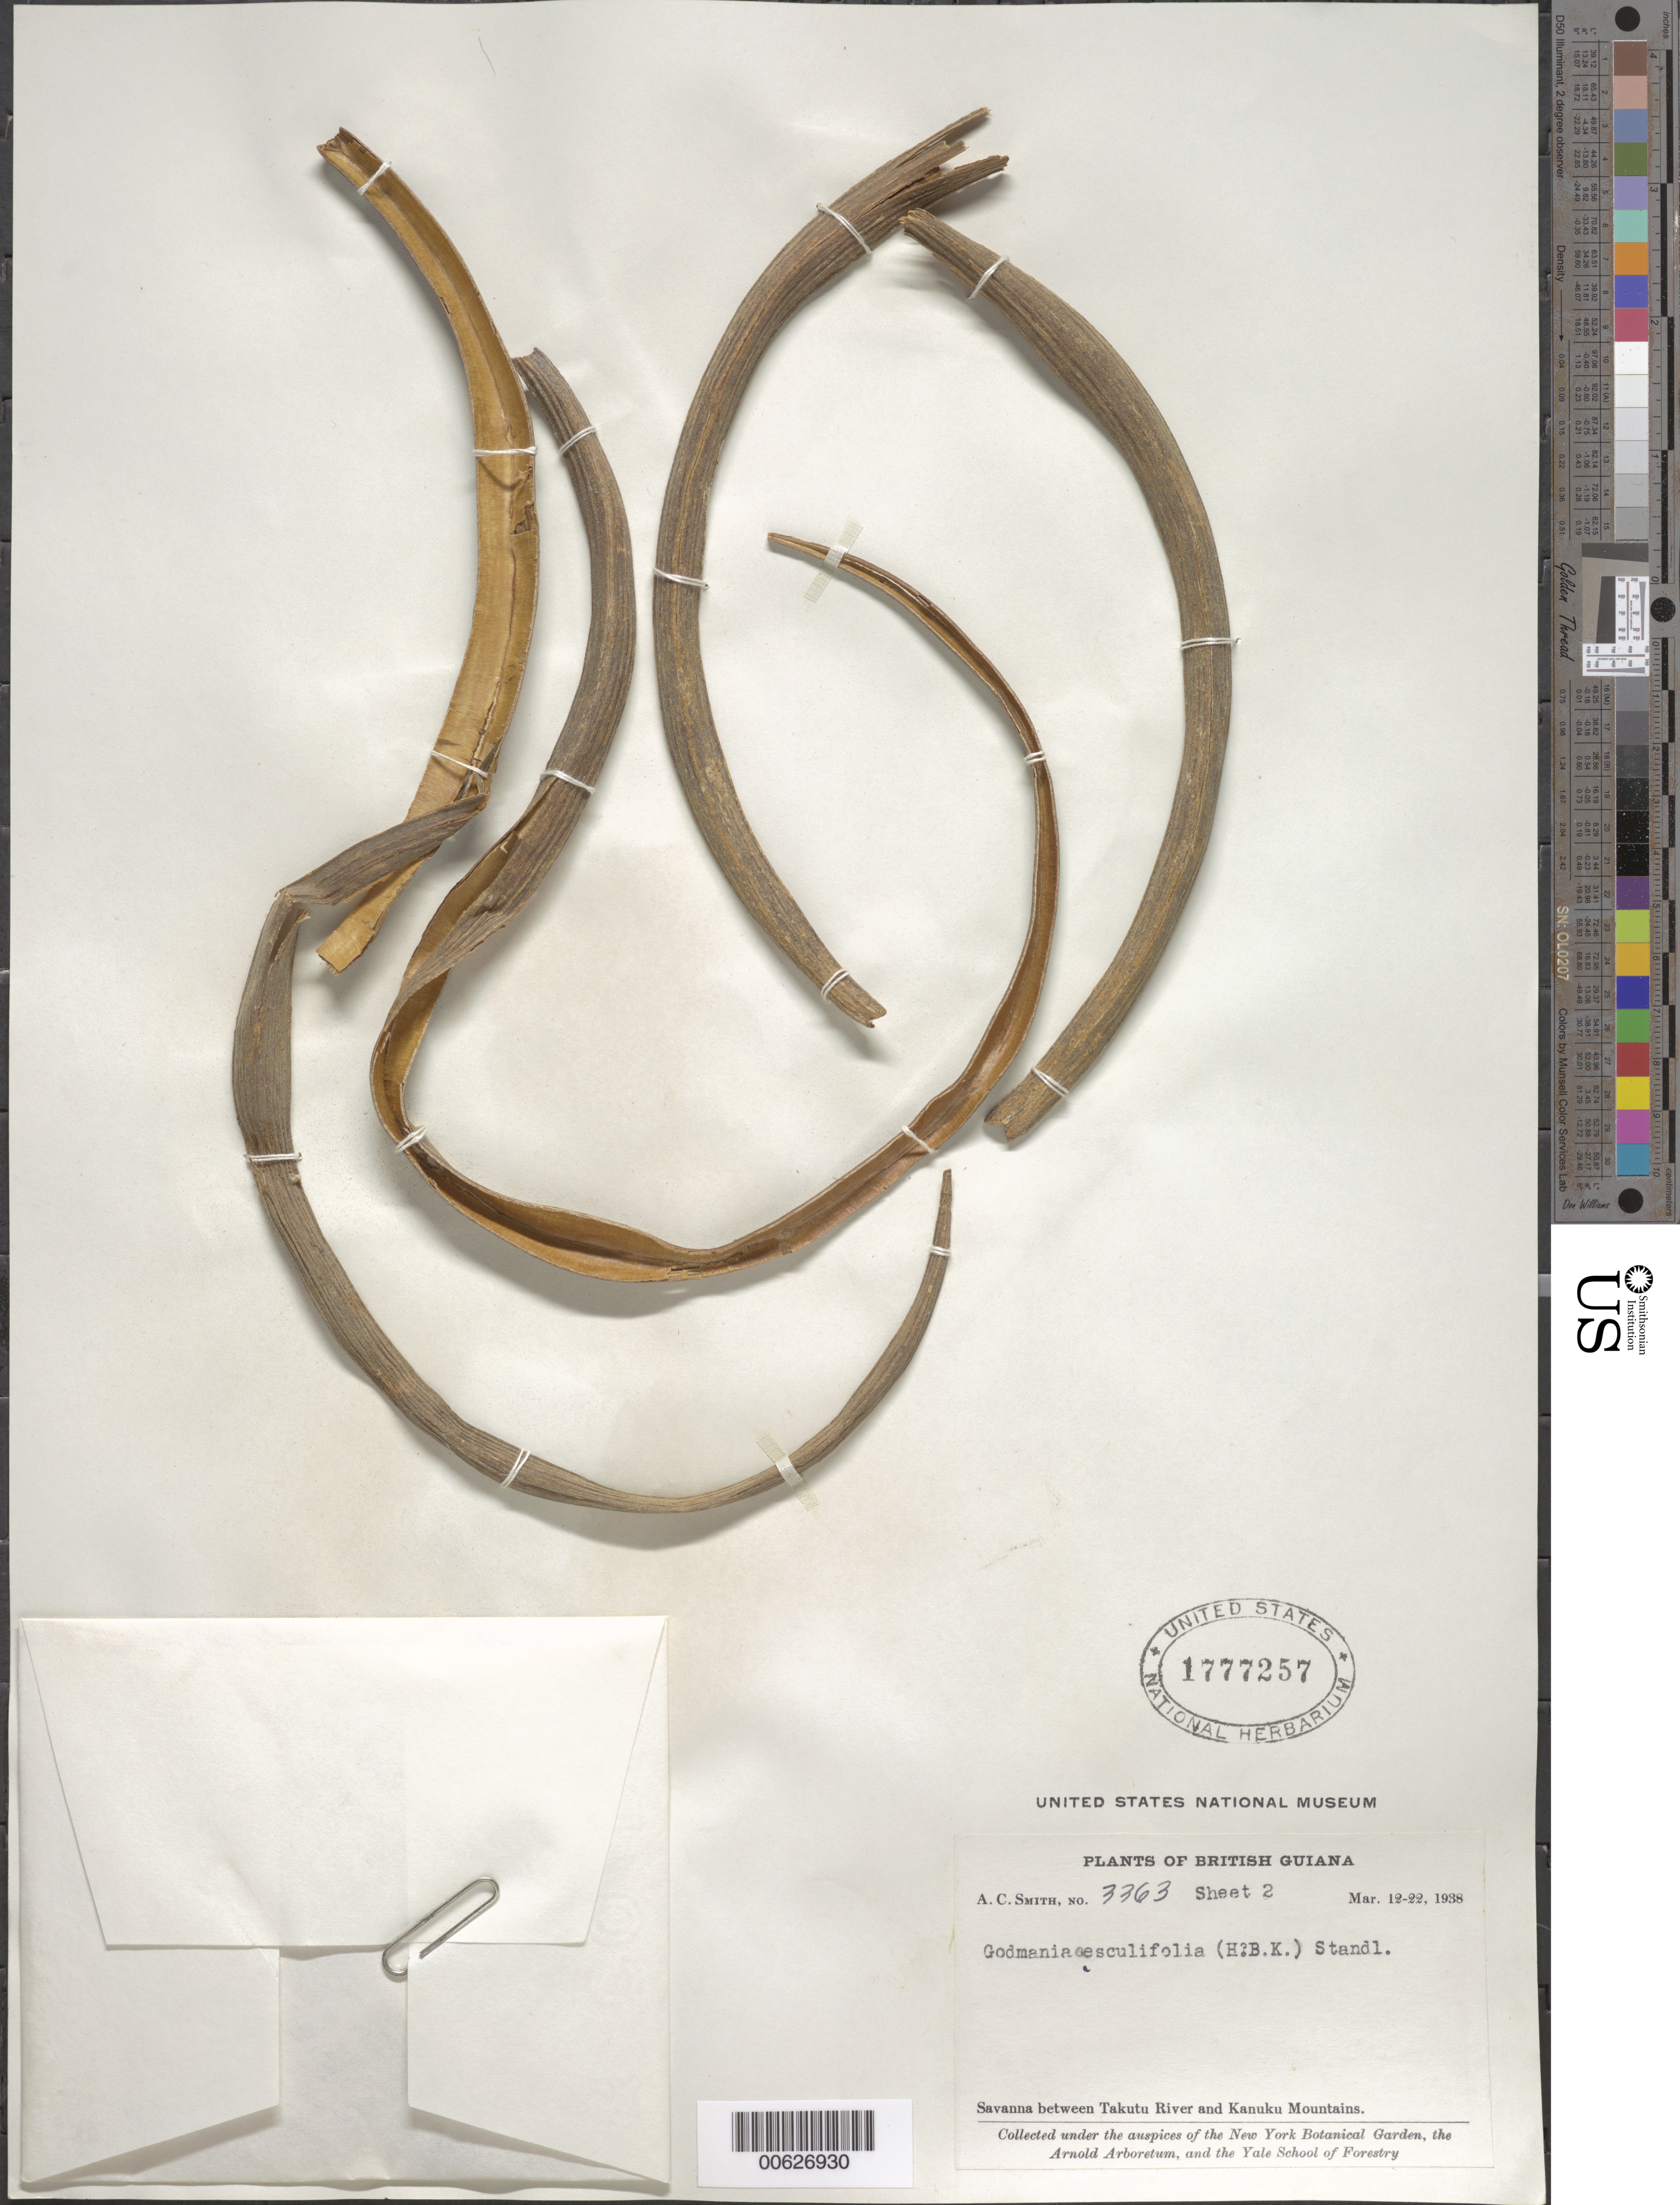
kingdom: Plantae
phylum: Tracheophyta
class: Magnoliopsida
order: Lamiales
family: Bignoniaceae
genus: Godmania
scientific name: Godmania aesculifolia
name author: Standl.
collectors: A. C. Smith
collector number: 3363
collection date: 1938-03-12/1938-03-22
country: Guyana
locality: British Guiana. Savanna between Takutu River and Kanuku Mountains.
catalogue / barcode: US 1777257